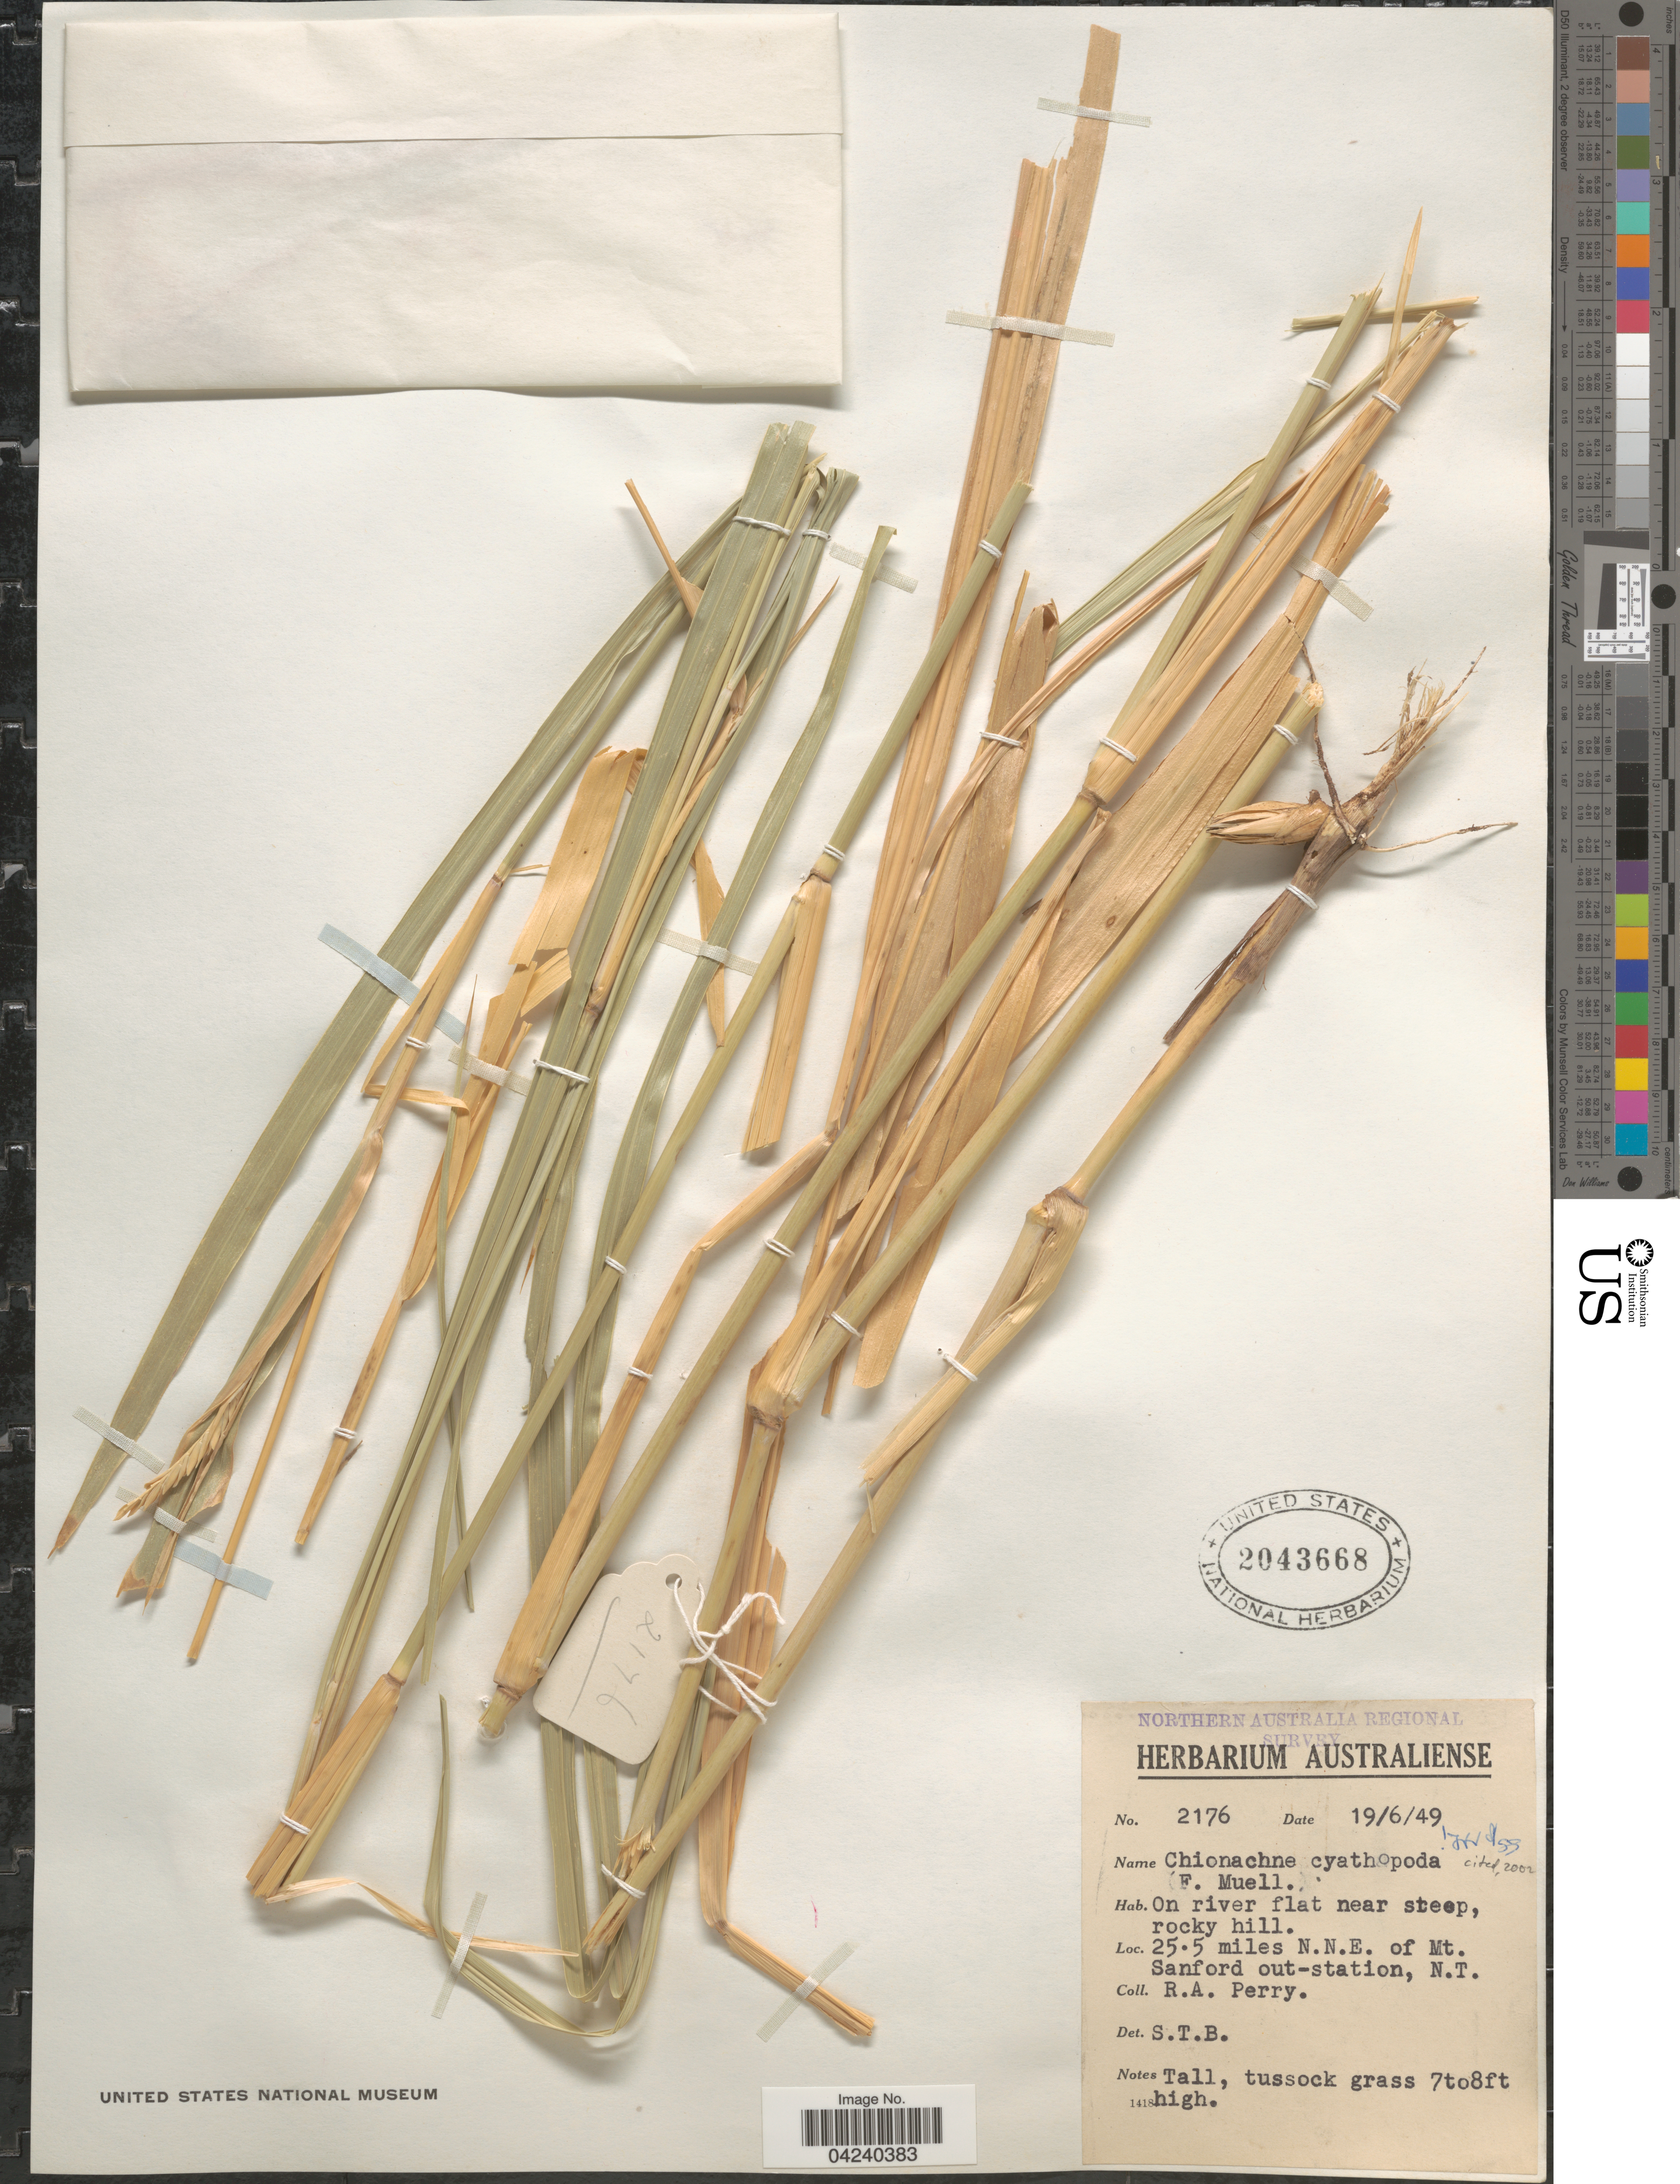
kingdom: Plantae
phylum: Tracheophyta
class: Liliopsida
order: Poales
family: Poaceae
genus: Chionachne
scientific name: Chionachne cyathopoda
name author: (F. Muell.) F. Muell. ex Benth.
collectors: Perry, R. A.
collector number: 2176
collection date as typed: Transcribed d/m/y: 19/6/49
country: Australia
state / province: Northern Territory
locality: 25.5 miles N.N.E. of Mt. Sanford out-station.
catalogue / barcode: US 2043668